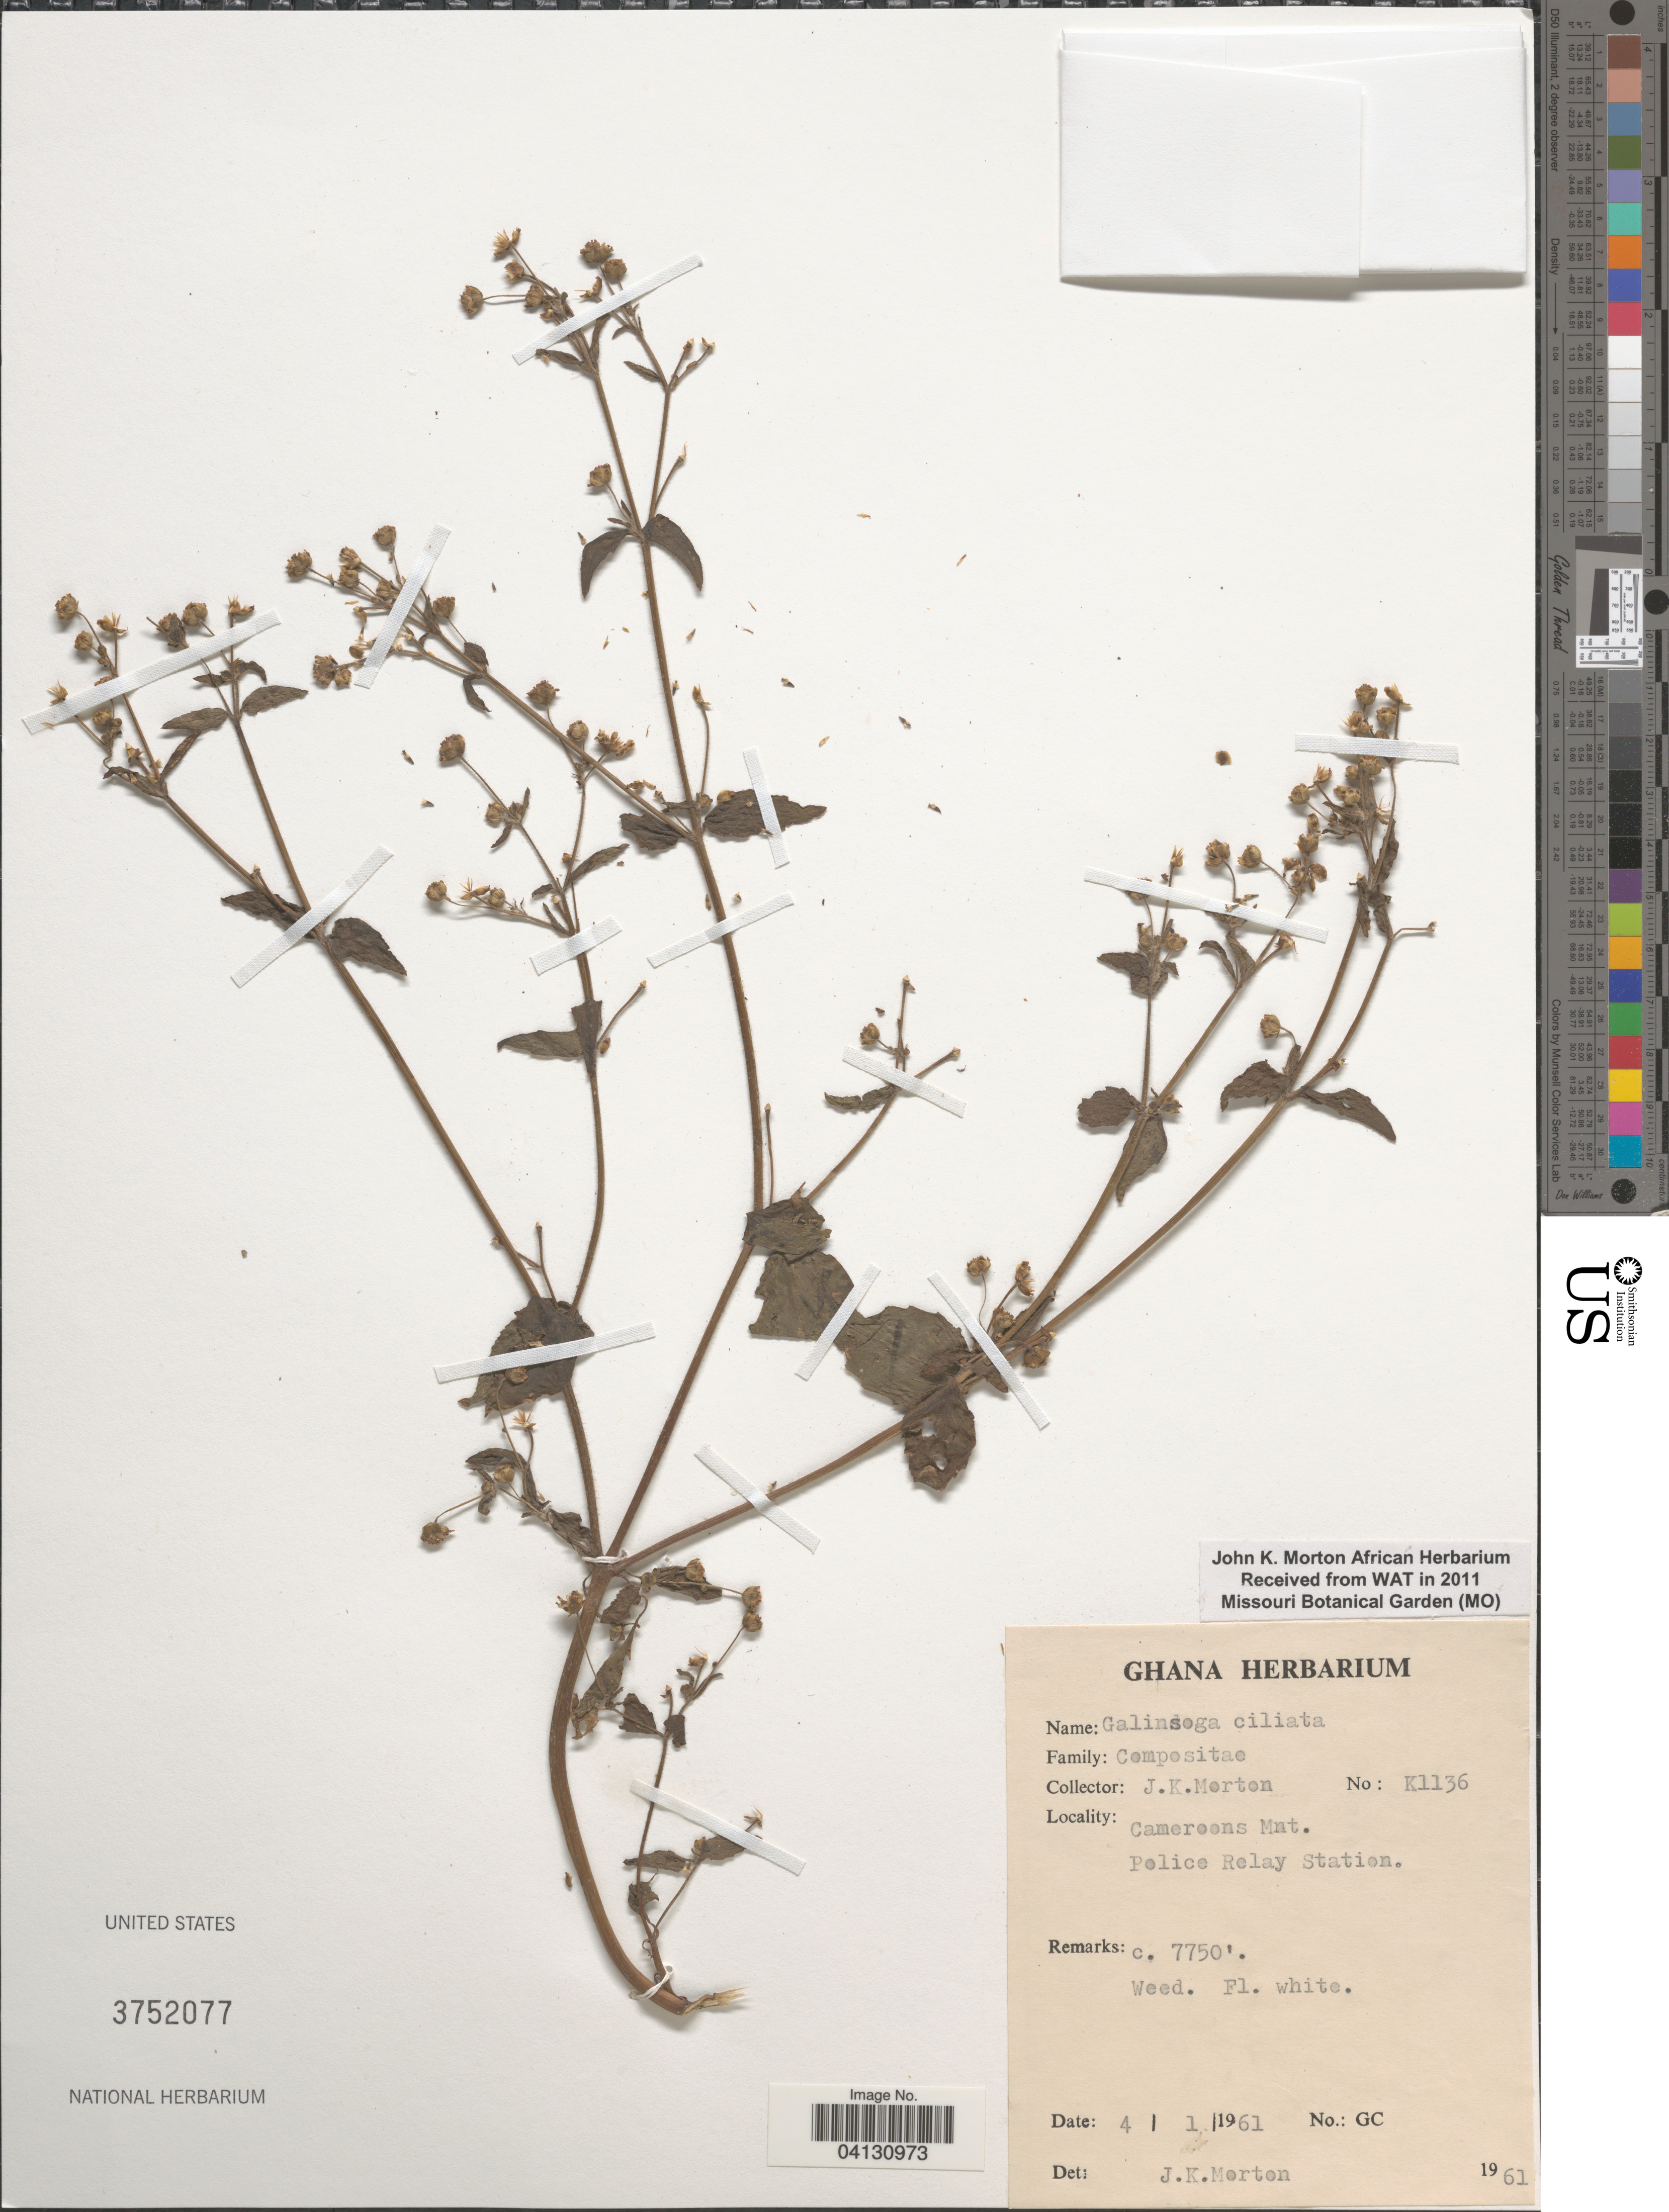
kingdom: Plantae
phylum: Tracheophyta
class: Magnoliopsida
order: Asterales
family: Asteraceae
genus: Galinsoga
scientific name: Galinsoga ciliata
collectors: J. K. Morton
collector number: K1136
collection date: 1961-01-04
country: Cameroon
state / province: Sud-Ouest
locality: Cameroons Mnt. Police Relay Station.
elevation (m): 2362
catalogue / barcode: US 3752077